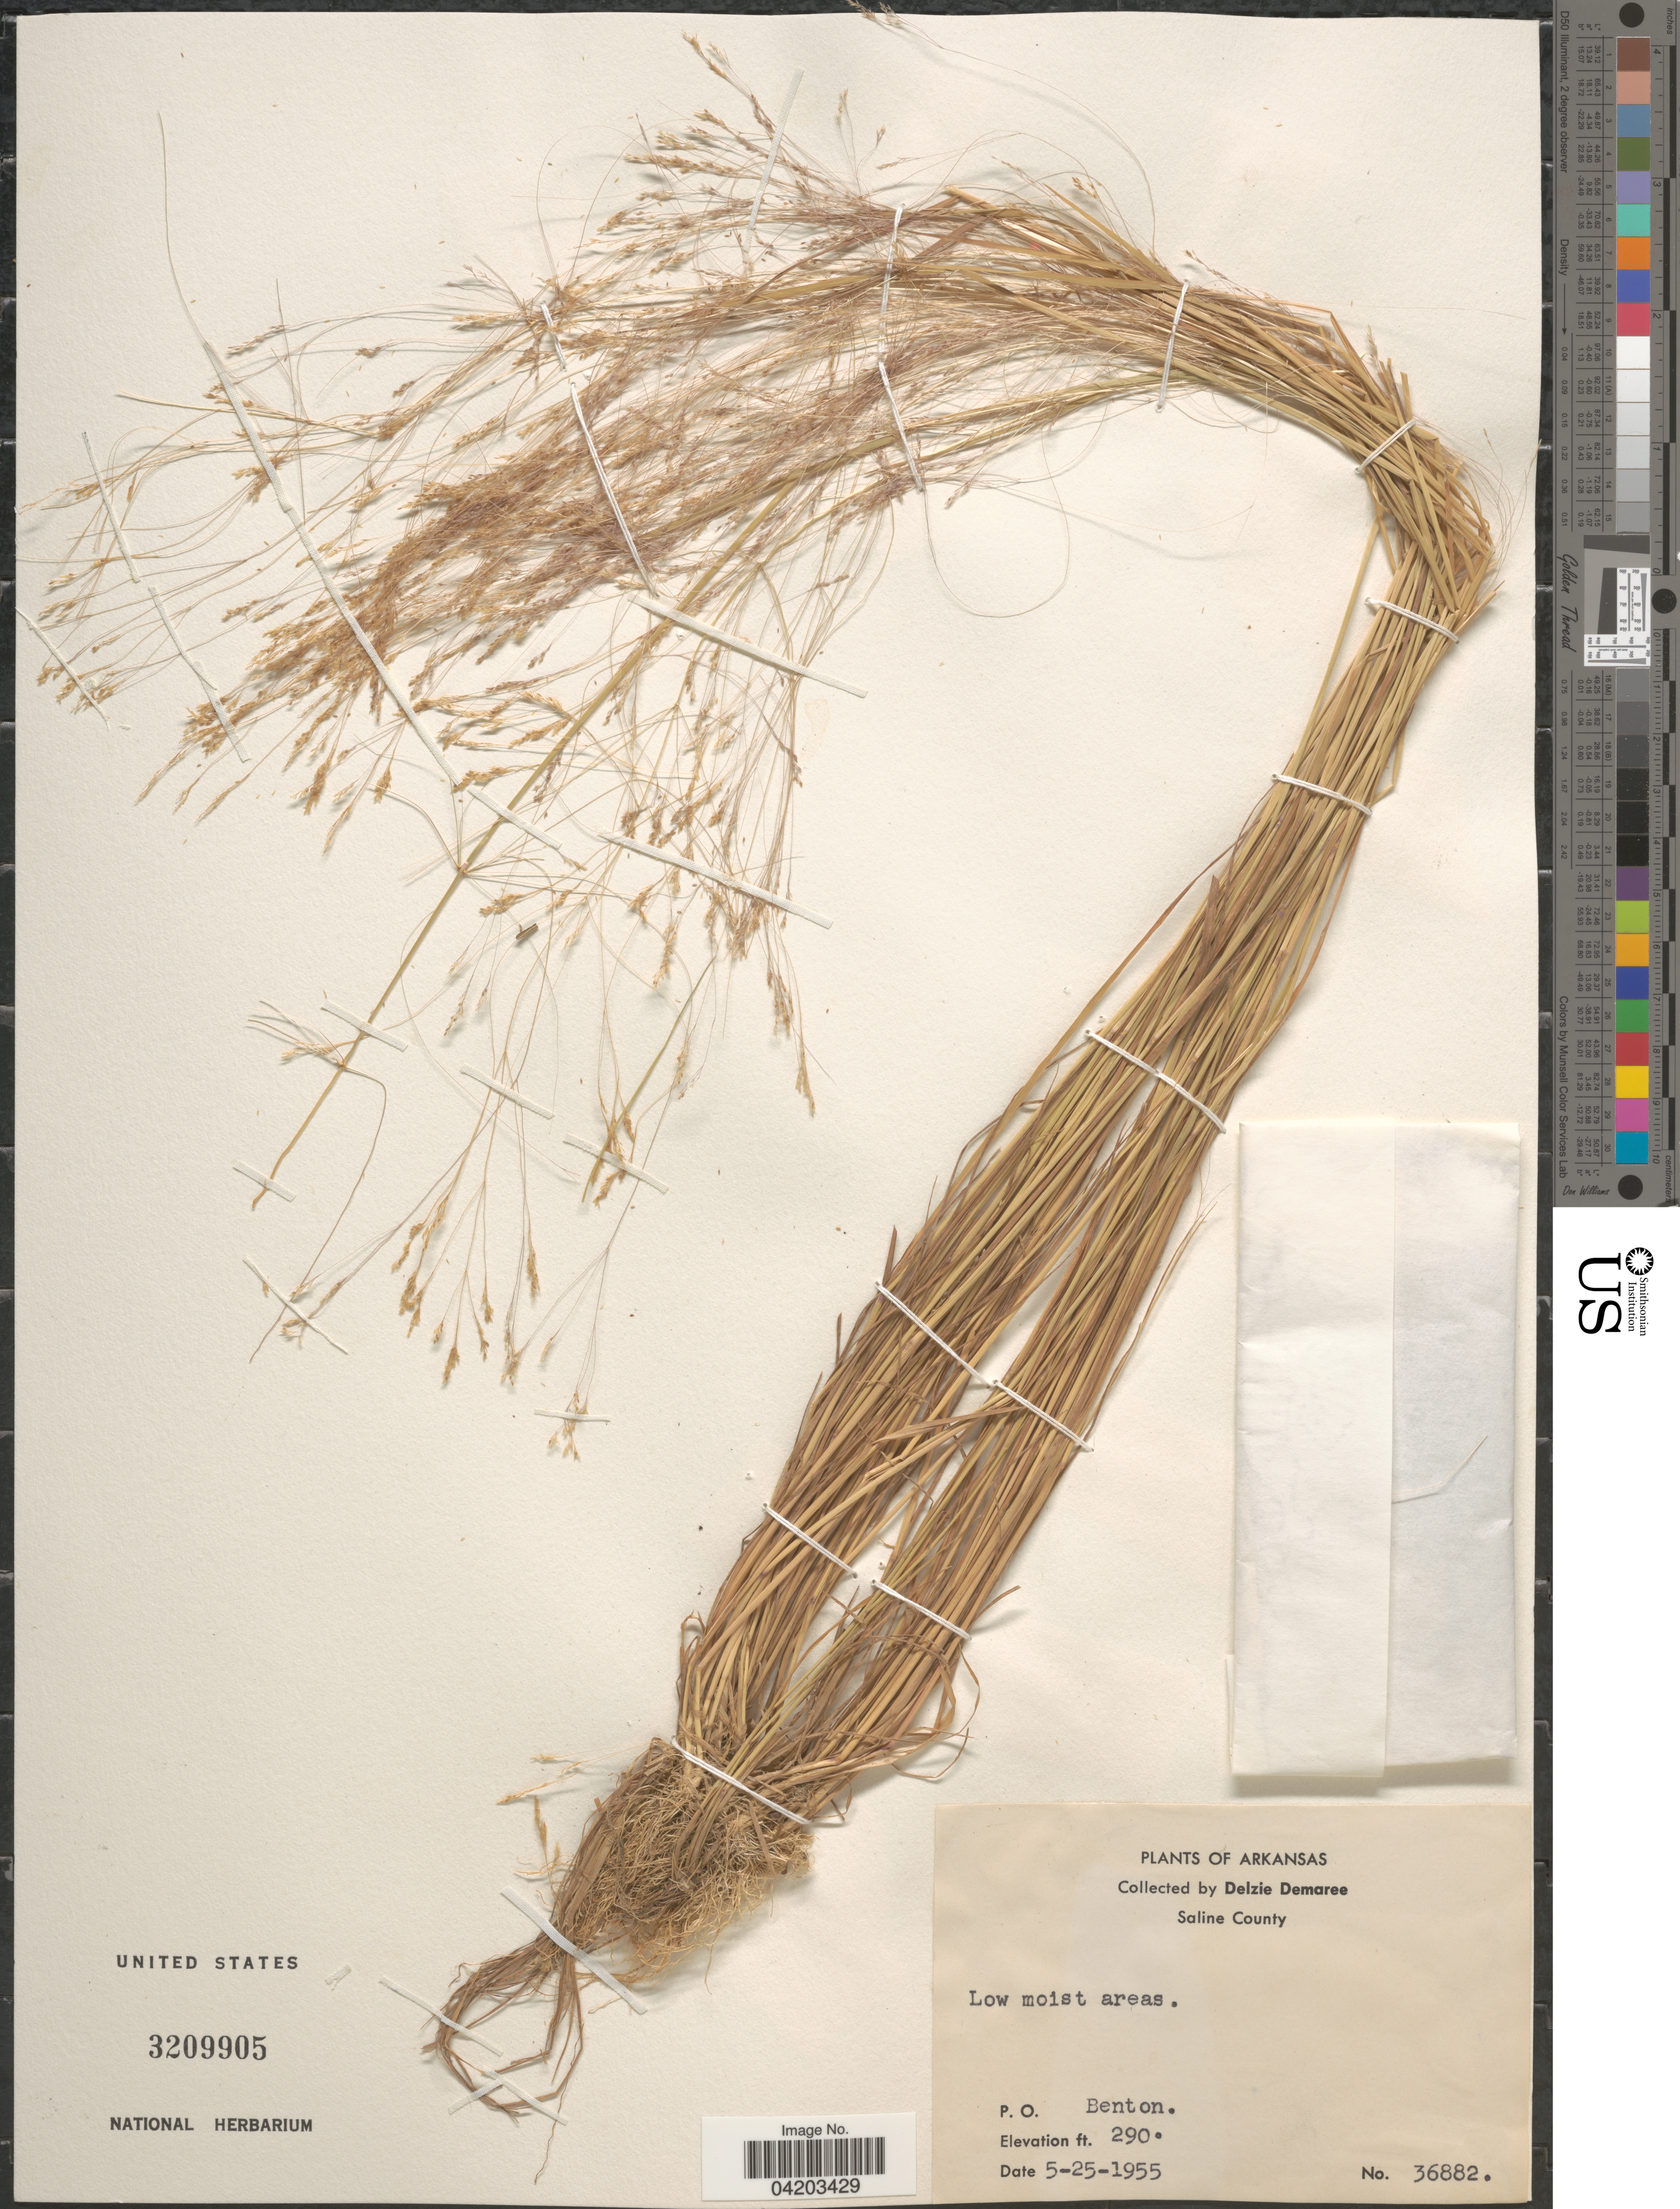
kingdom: Plantae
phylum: Tracheophyta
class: Liliopsida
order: Poales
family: Poaceae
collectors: D. Demaree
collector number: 36882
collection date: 1955-05-25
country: United States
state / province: Arkansas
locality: Saline County. P. O. Benton.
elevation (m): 88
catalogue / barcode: US 3209905